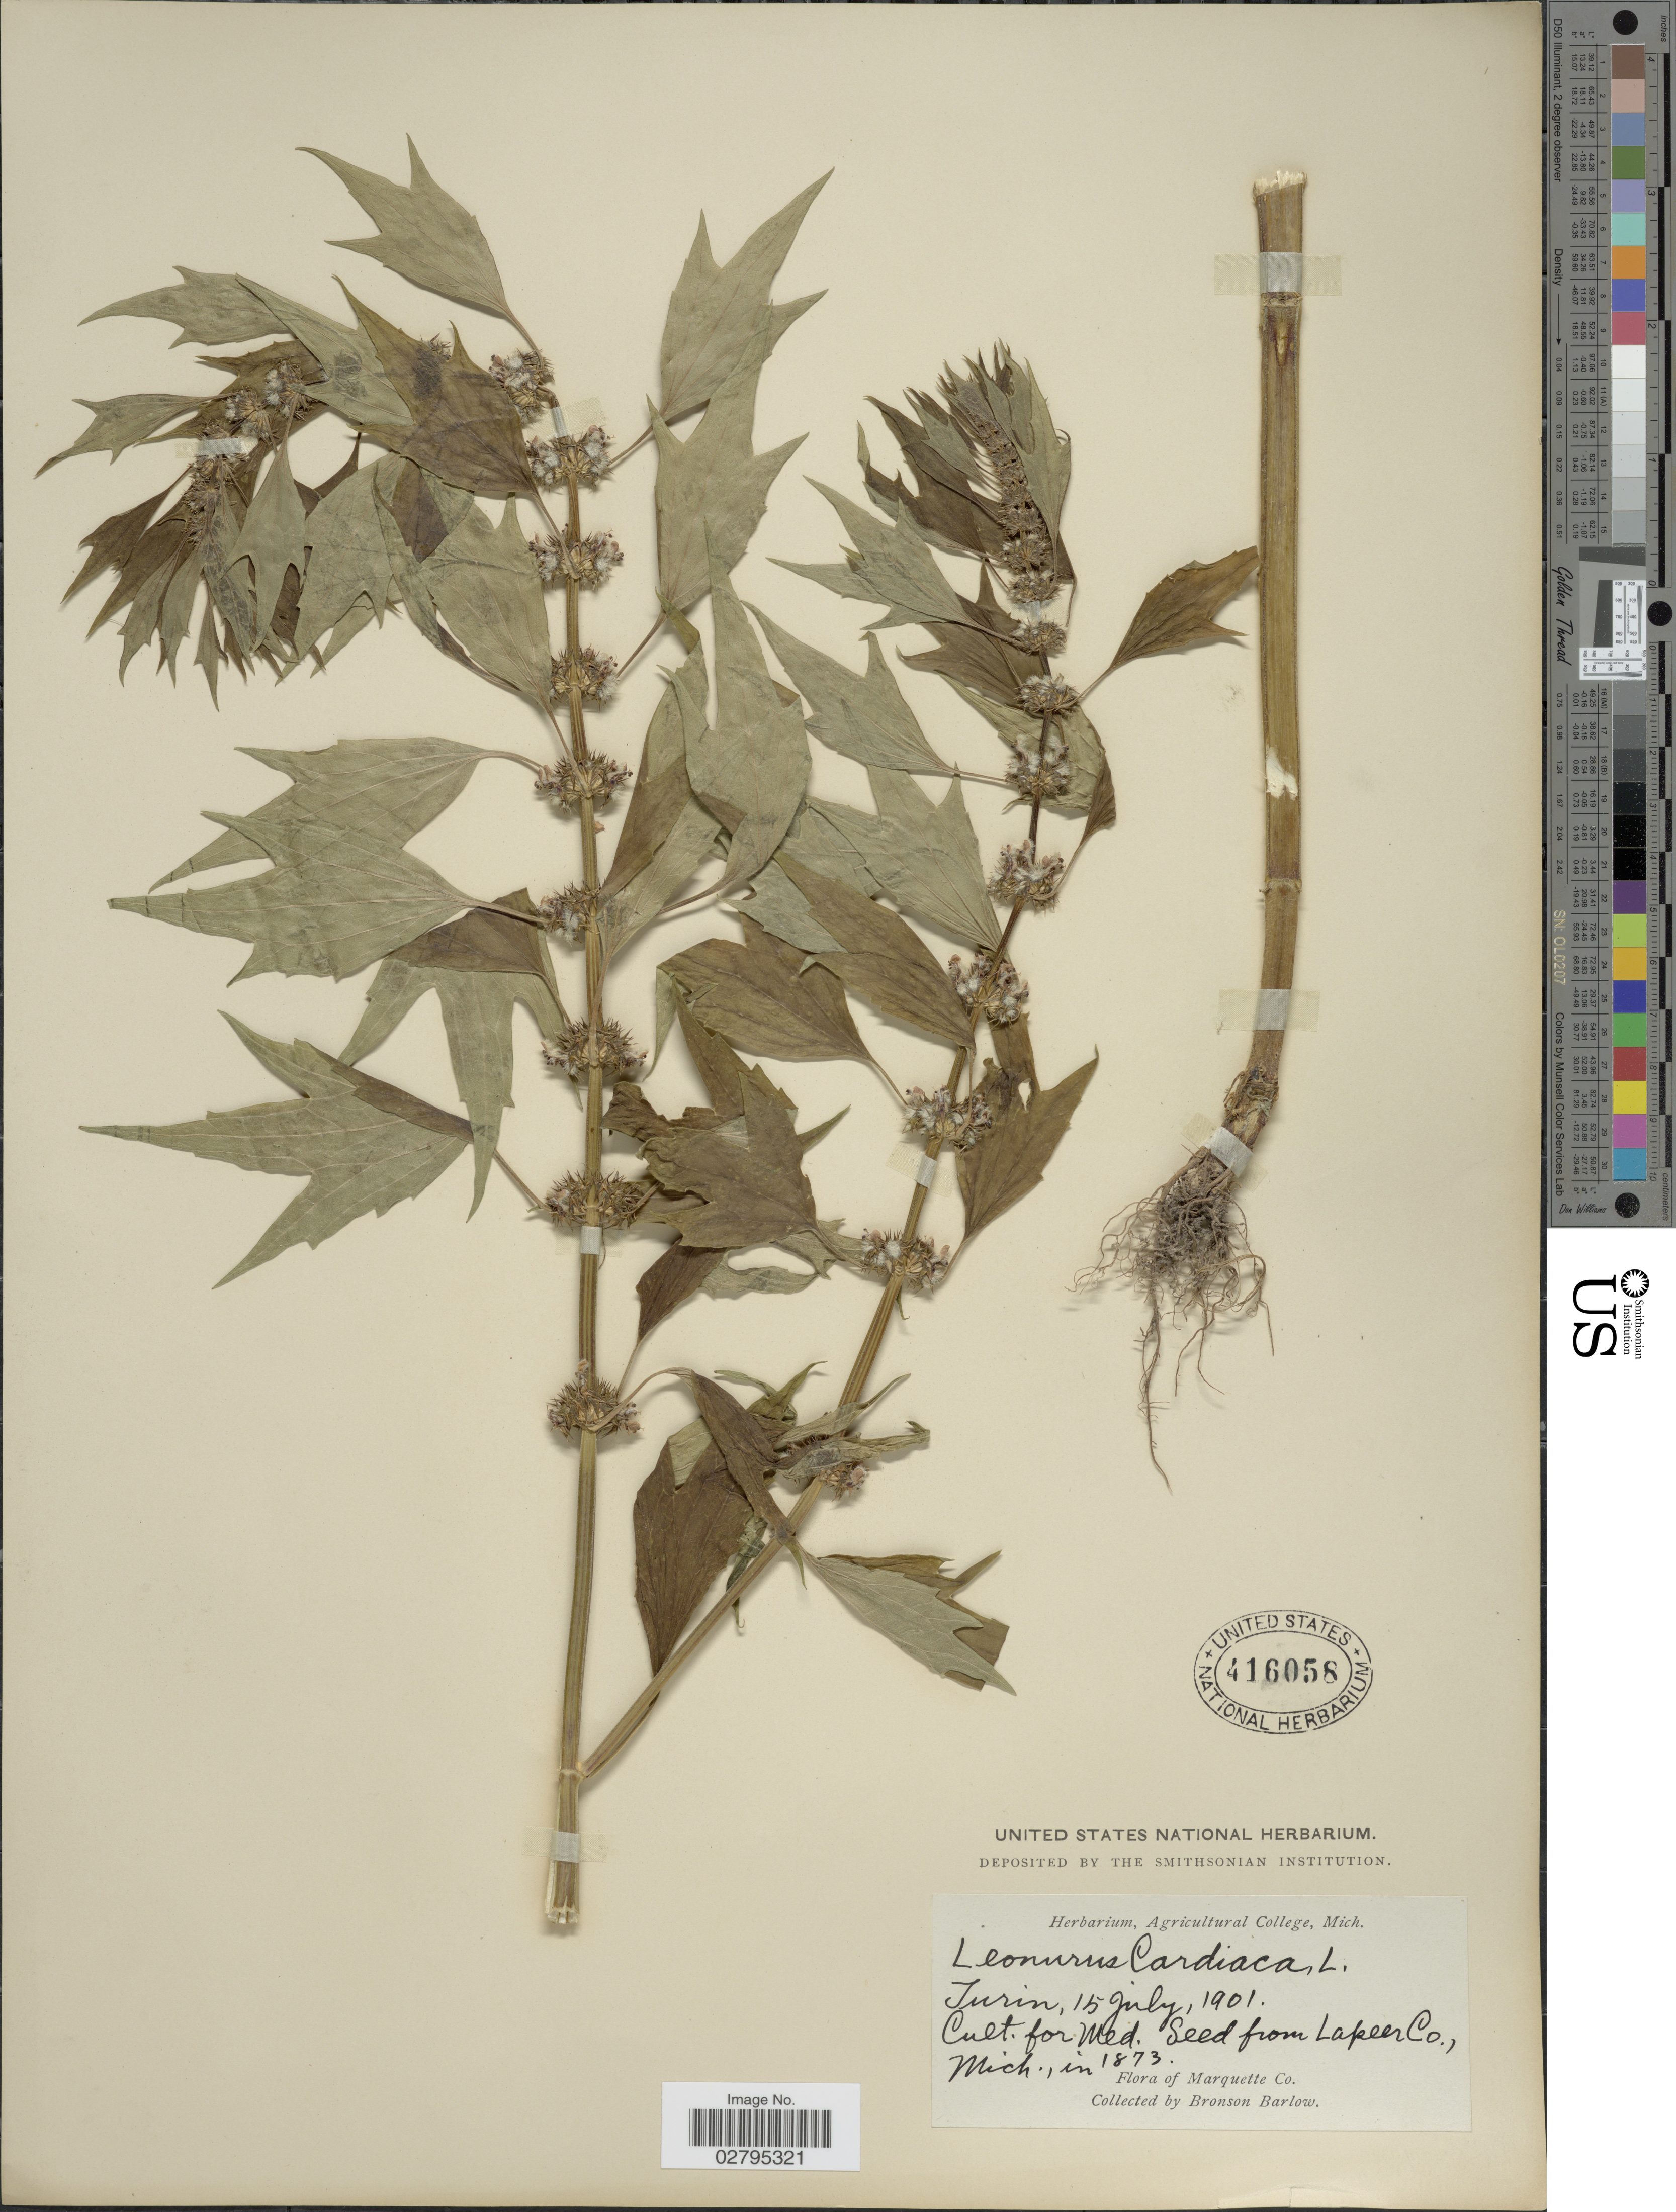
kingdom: Plantae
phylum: Tracheophyta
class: Magnoliopsida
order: Lamiales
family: Lamiaceae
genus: Leonurus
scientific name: Leonurus cardiaca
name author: L.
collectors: Barlow, B.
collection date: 1973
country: United States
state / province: Michigan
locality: Turin. Marquette Co.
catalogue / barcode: US 416058